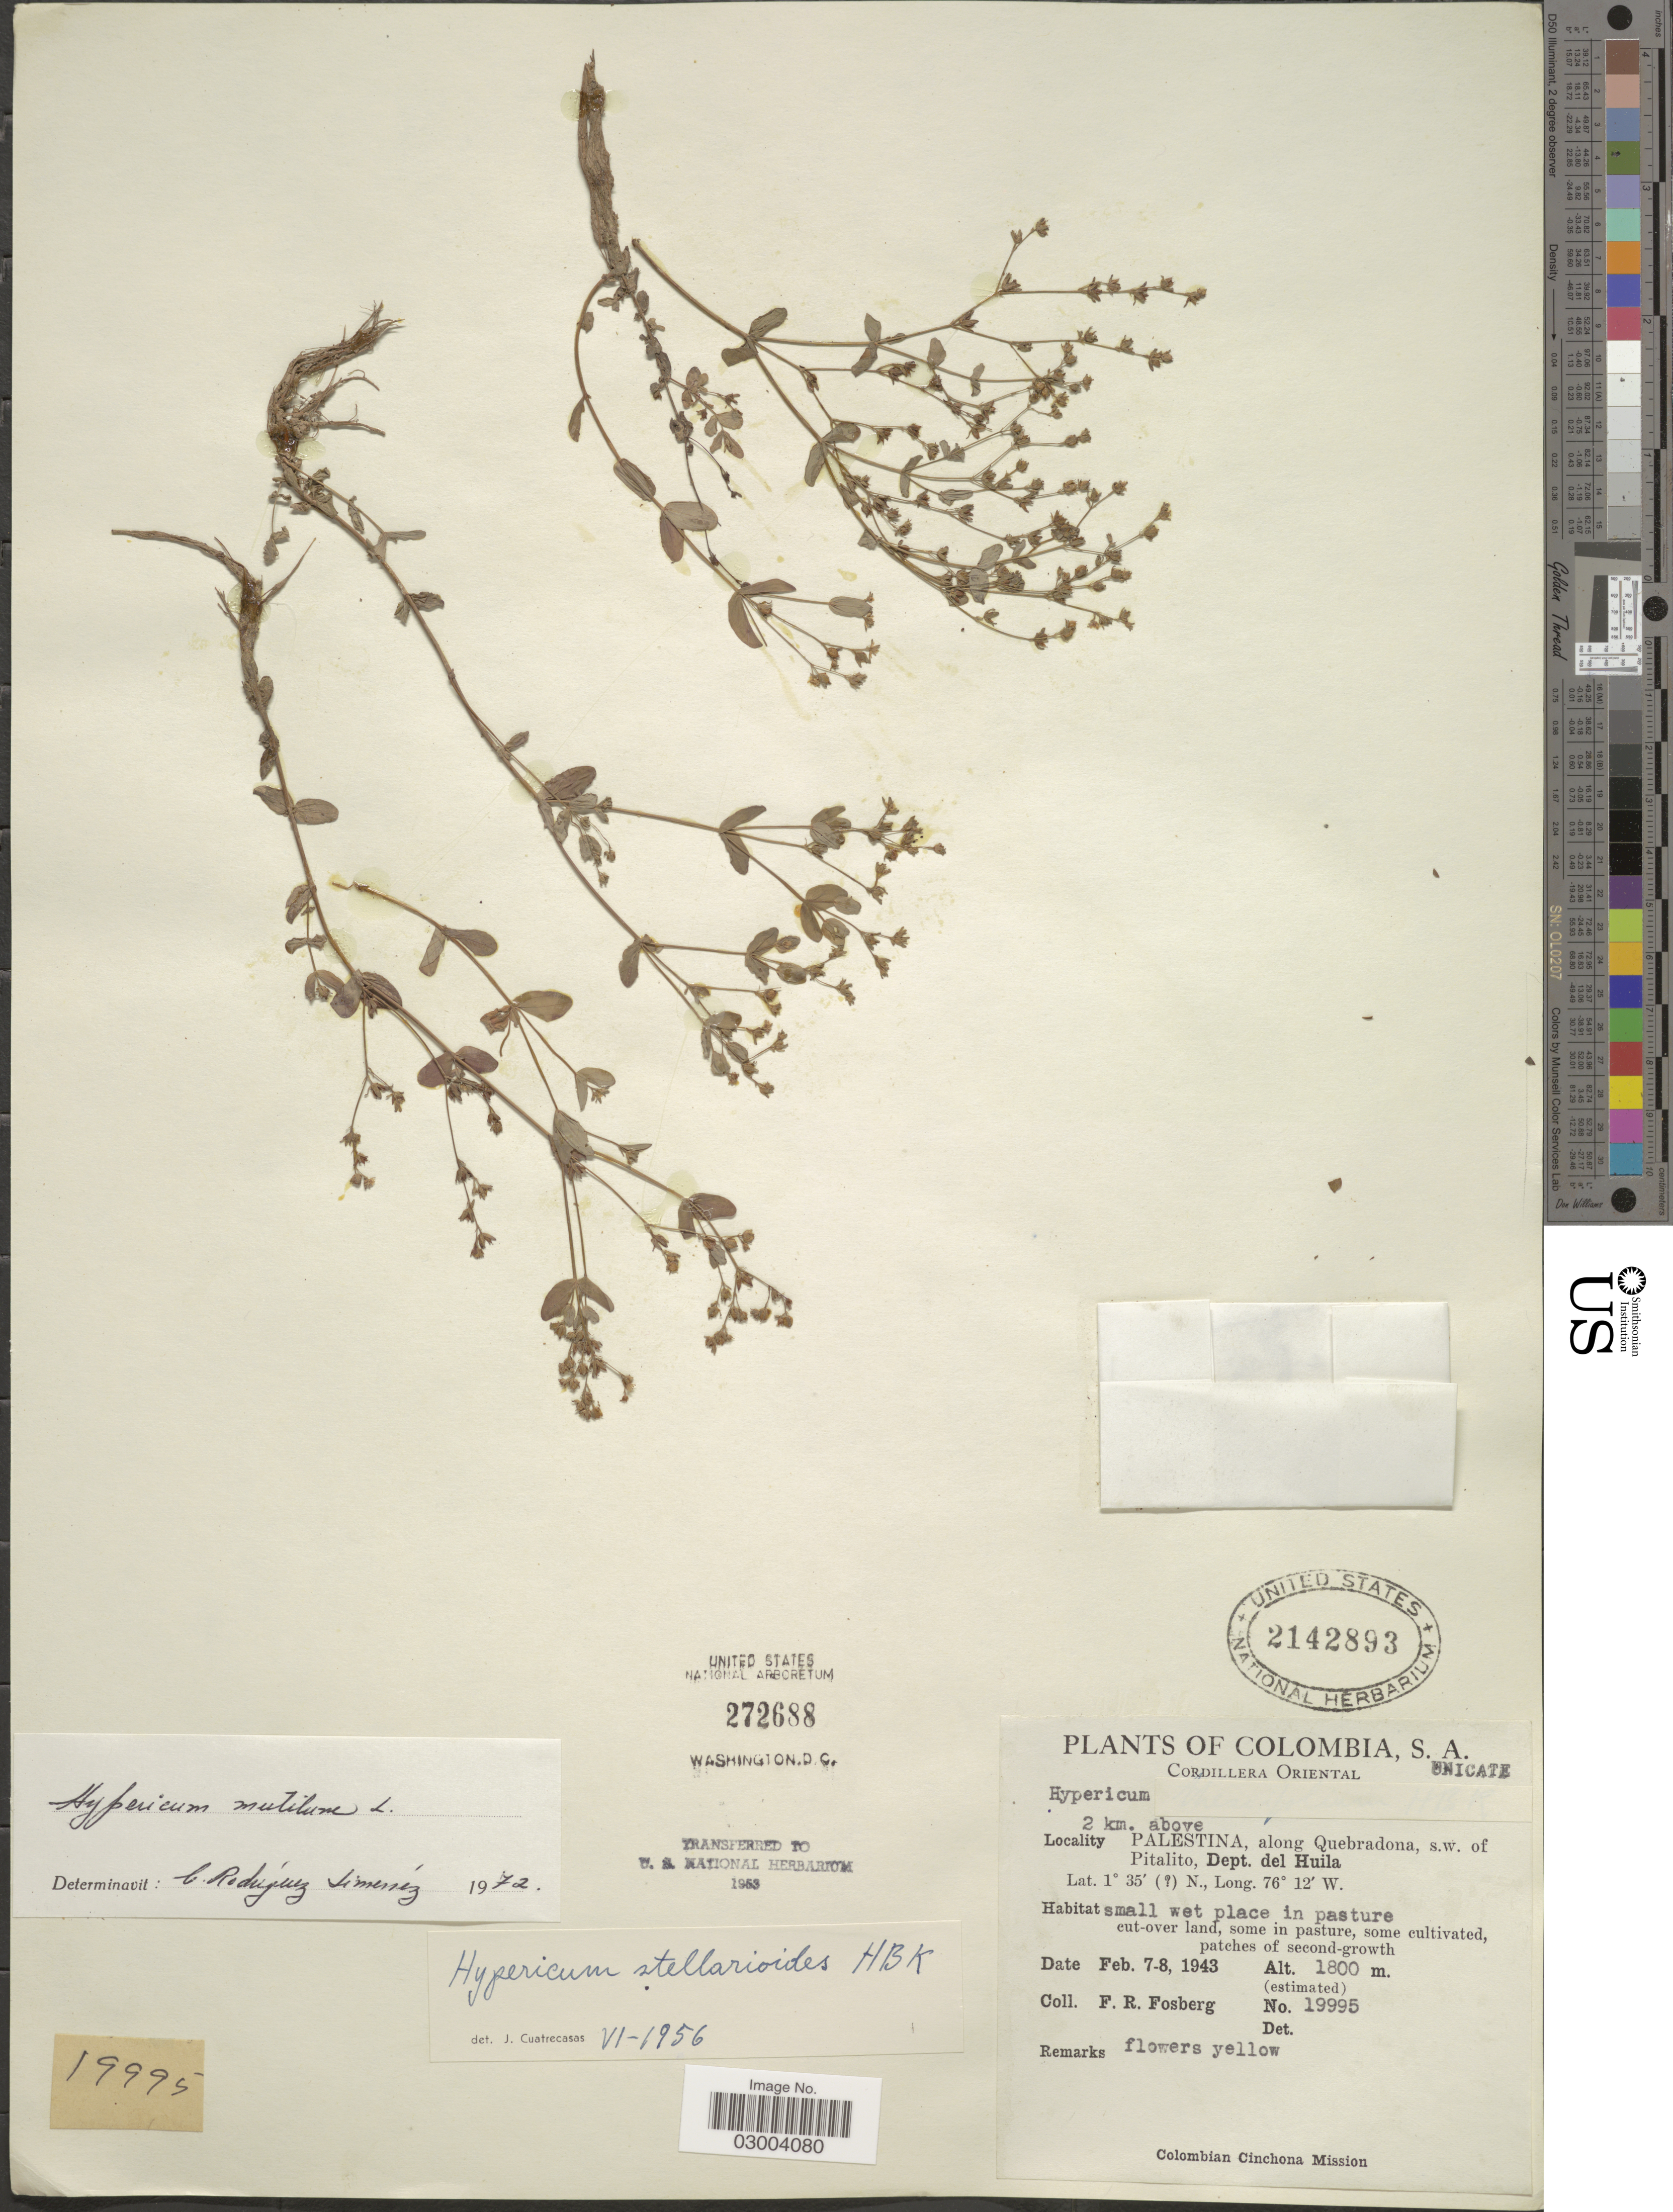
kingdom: Plantae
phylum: Tracheophyta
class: Magnoliopsida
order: Malpighiales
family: Hypericaceae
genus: Hypericum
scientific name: Hypericum mutilum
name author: L.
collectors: F. R. Fosberg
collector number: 19995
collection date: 1943-02-07/1943-02-08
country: Colombia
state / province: Huila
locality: Cordillera Oriental, 2 km. above Palenstina, along Quebradona, s.w. of Pitalito, Dept. del Huila.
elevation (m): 1800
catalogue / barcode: US 2142893